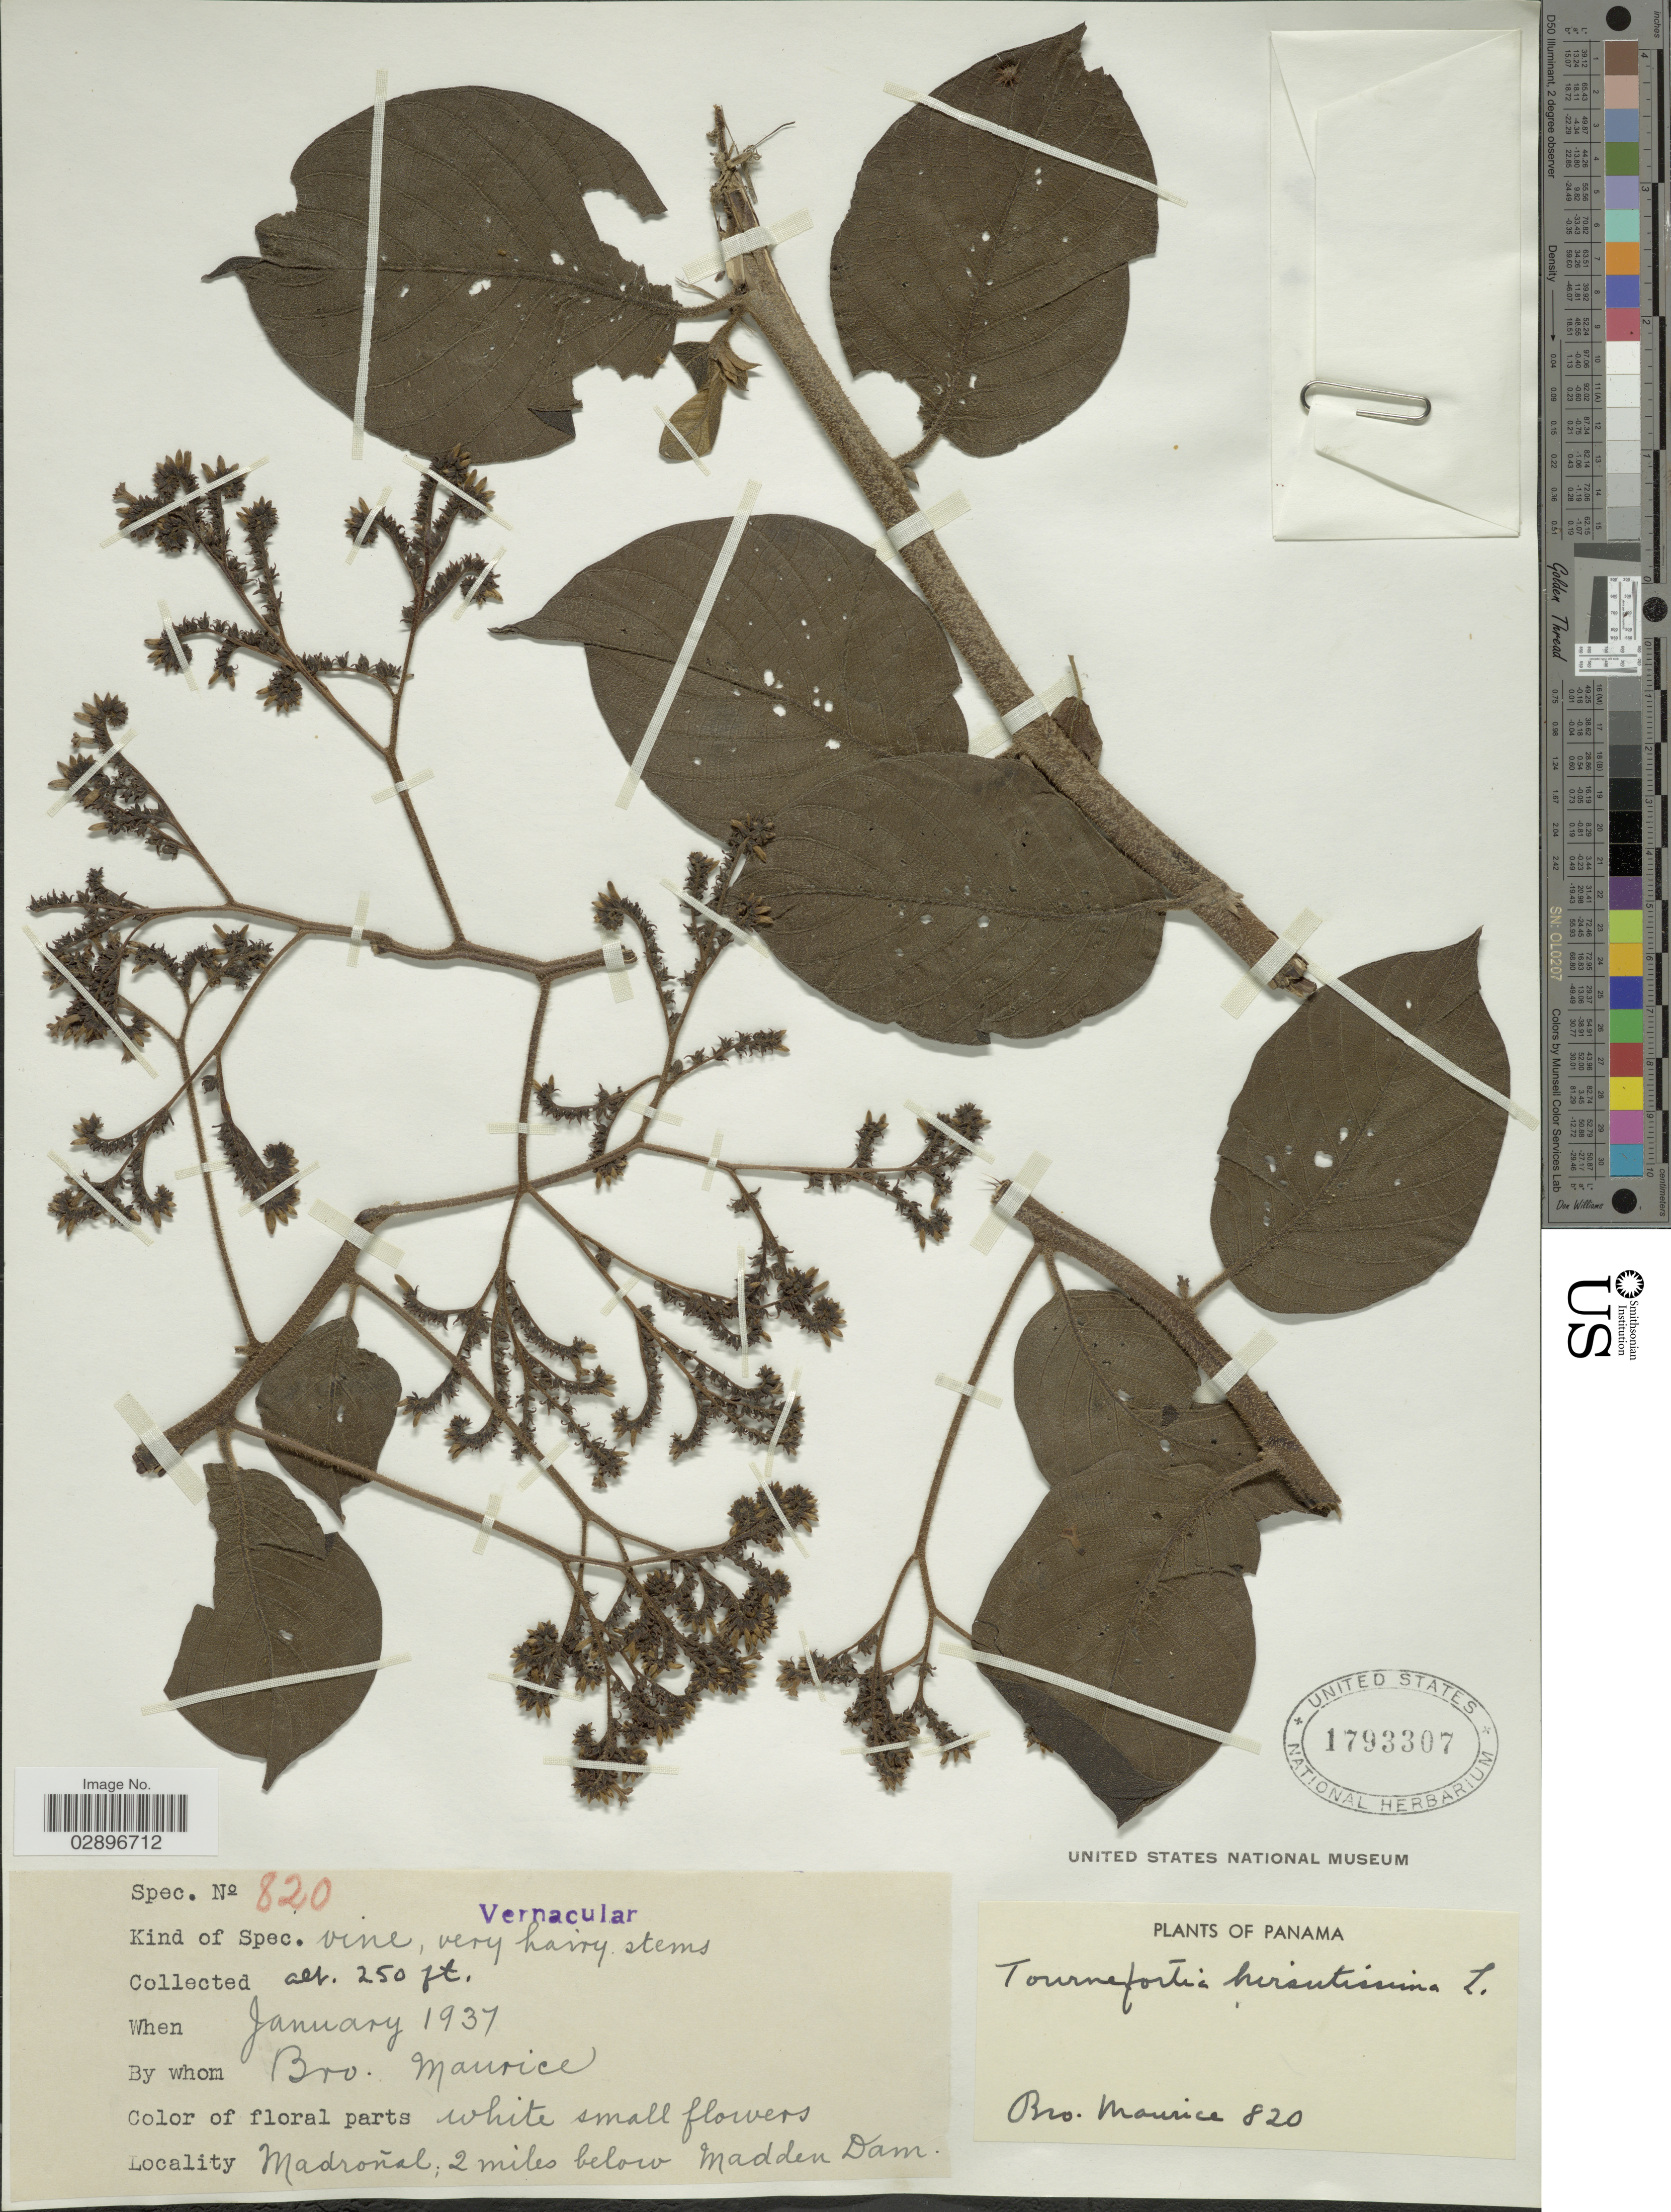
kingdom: Plantae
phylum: Tracheophyta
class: Magnoliopsida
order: Boraginales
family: Heliotropiaceae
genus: Tournefortia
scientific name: Tournefortia hirsutissima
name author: L.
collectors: B. Maurice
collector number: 820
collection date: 1937-01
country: Panama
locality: Madroñal; 2 miles below Madden Dam.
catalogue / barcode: US 1793307